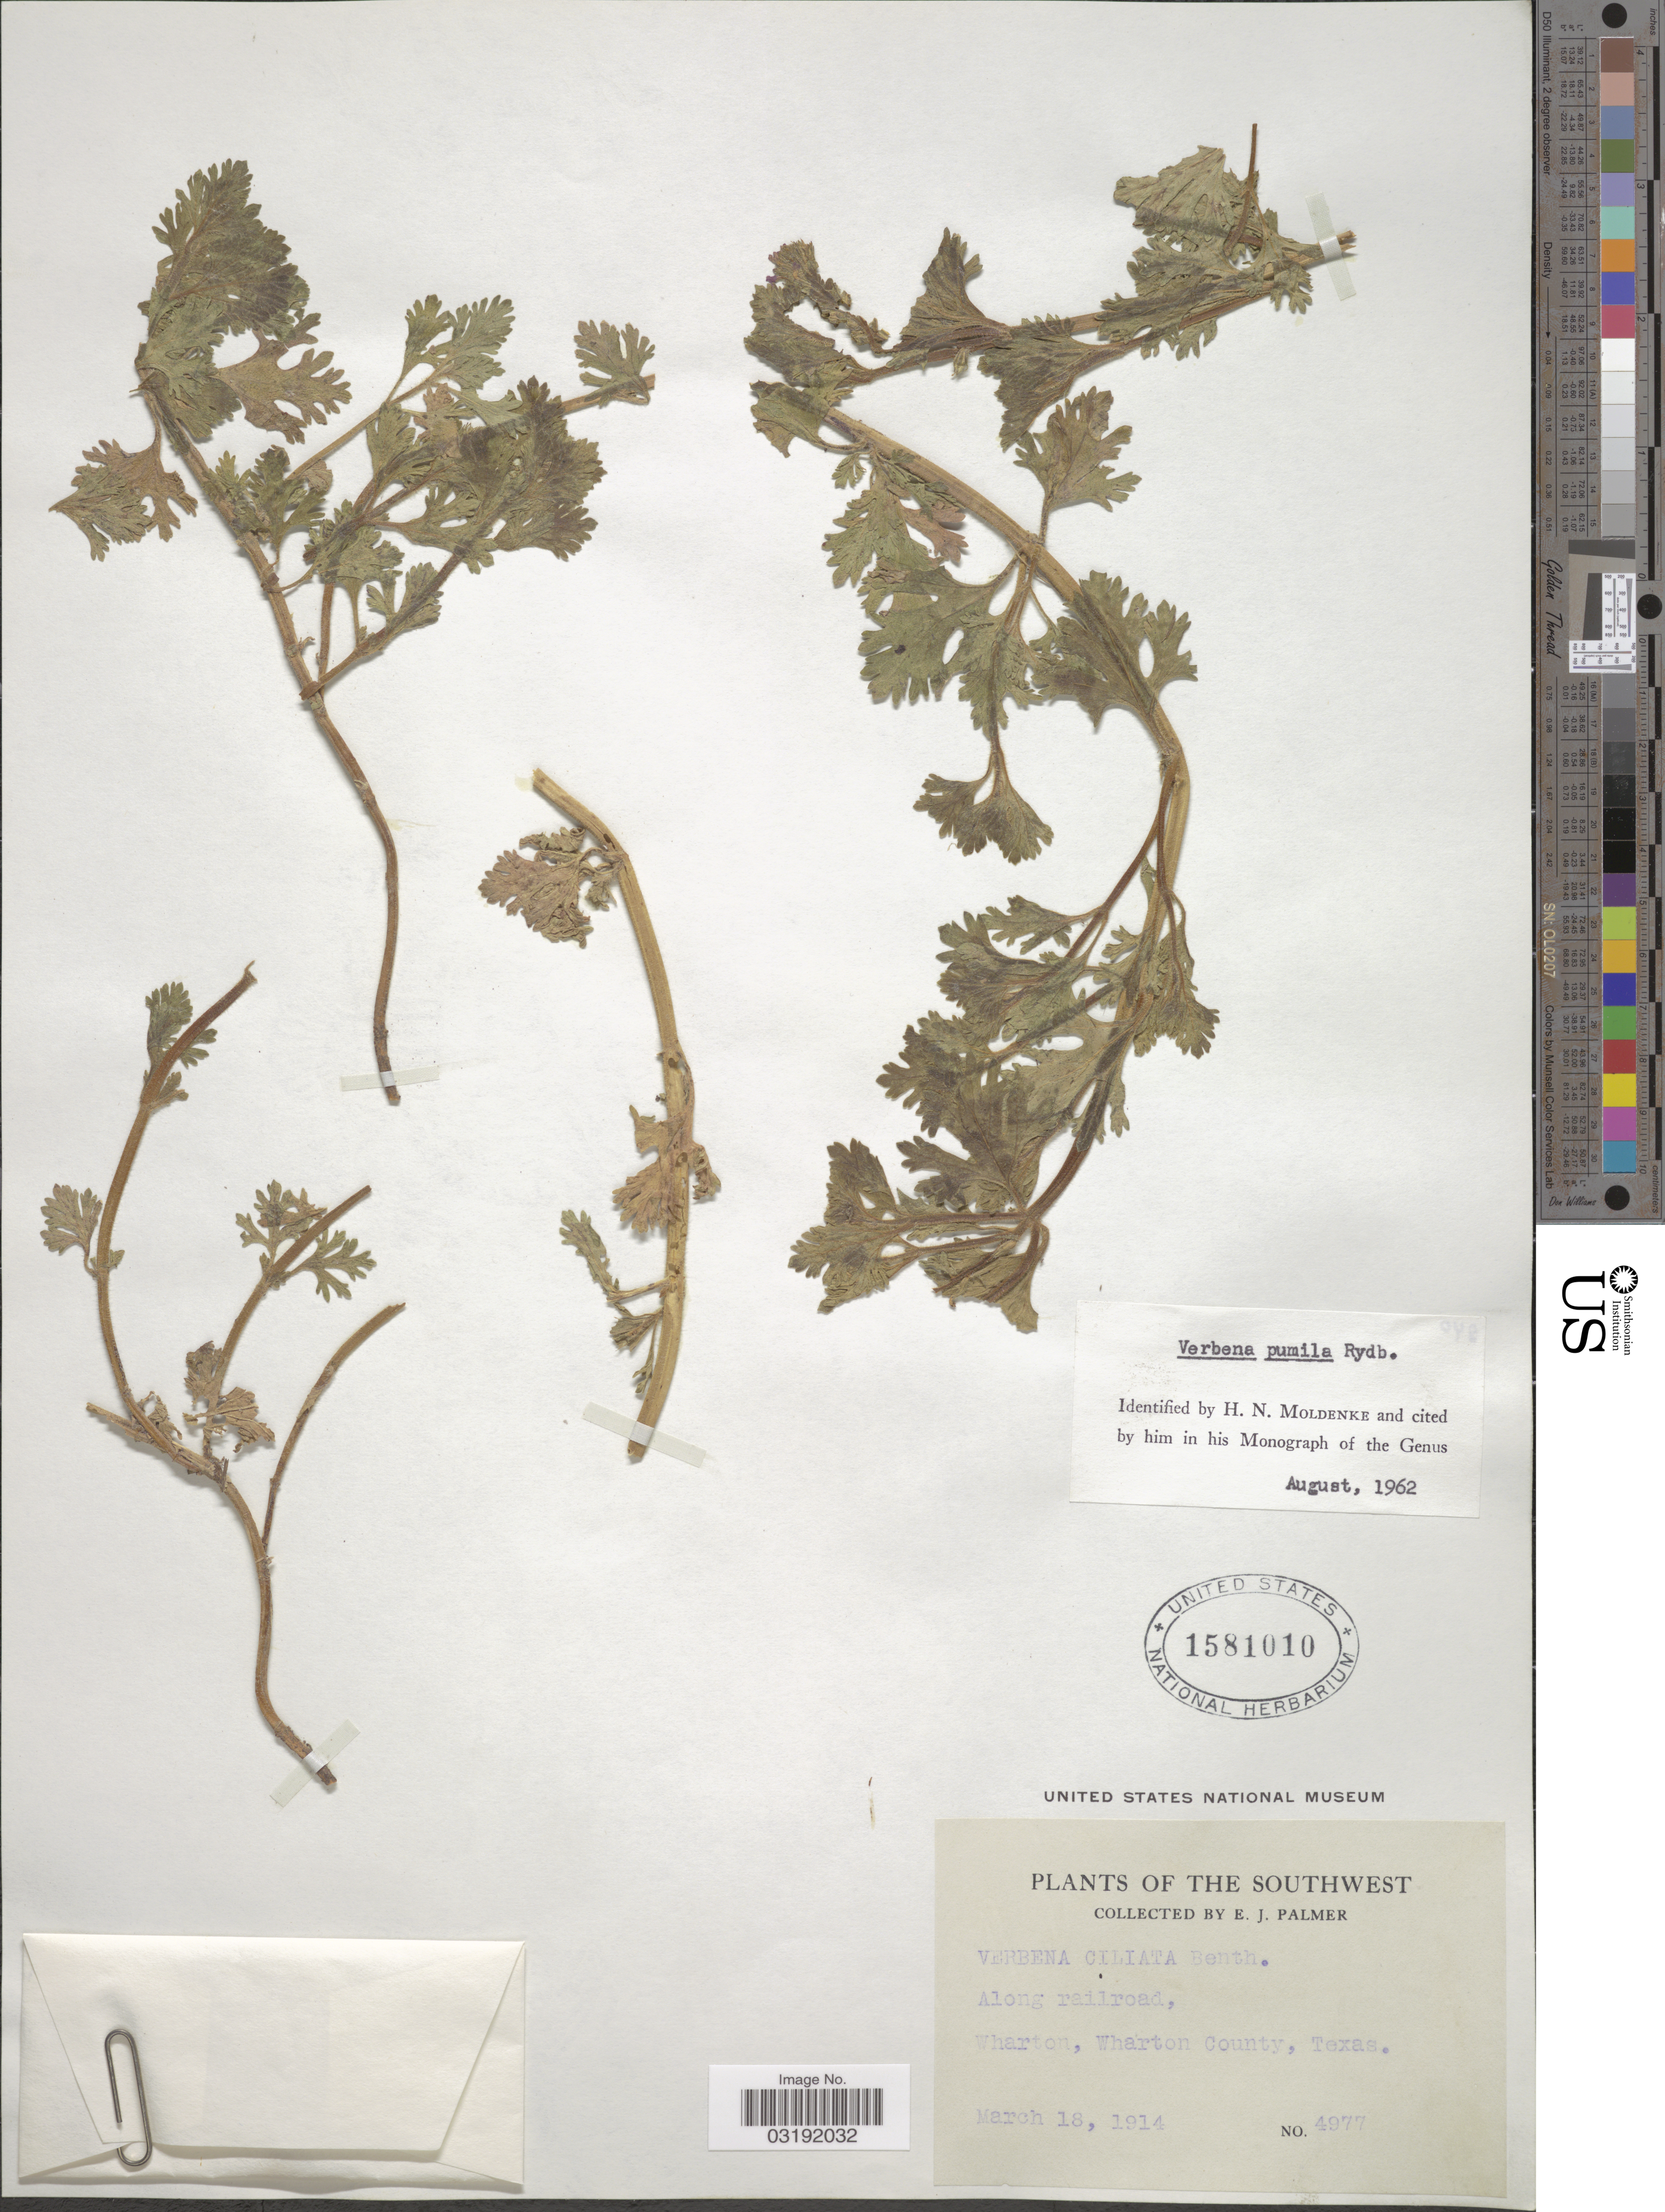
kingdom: Plantae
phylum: Tracheophyta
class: Magnoliopsida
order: Lamiales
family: Verbenaceae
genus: Verbena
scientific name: Verbena pumila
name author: Rydb.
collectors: E. J. Palmer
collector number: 4977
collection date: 1914-03-18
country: United States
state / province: Texas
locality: Along railroad, Wharton, Wharton County.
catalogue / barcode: US 1581010